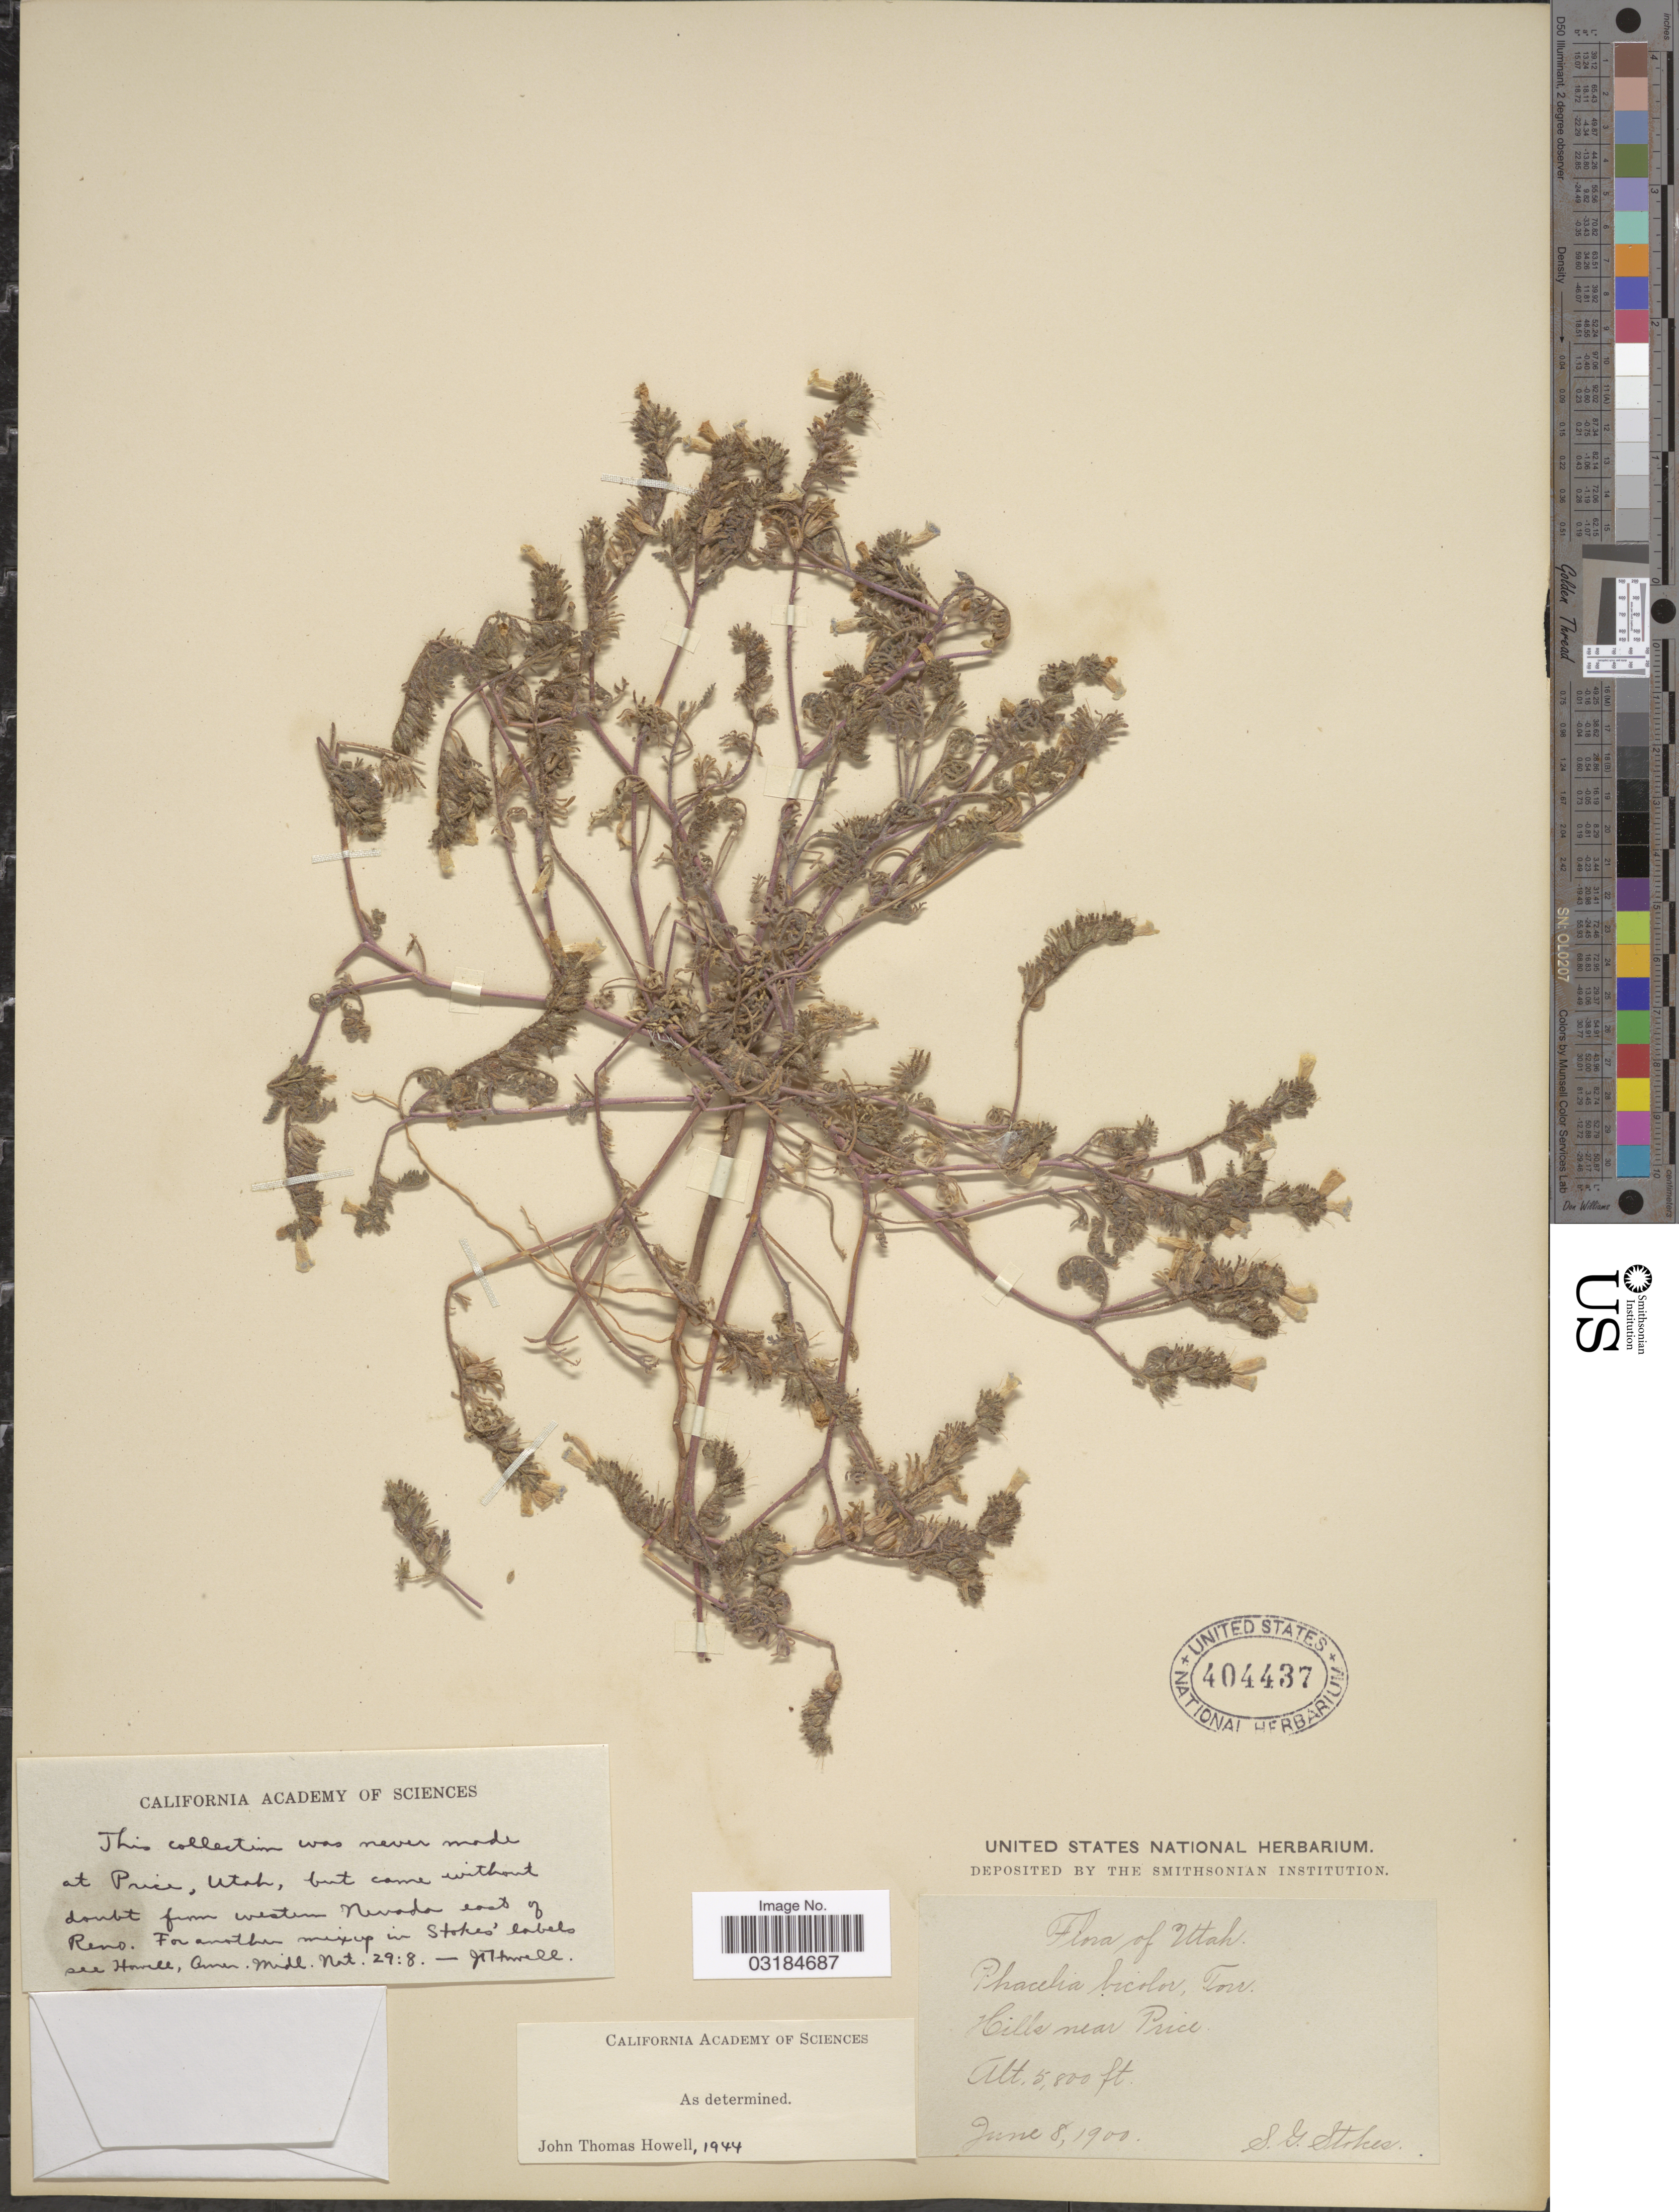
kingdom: Plantae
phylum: Tracheophyta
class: Magnoliopsida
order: Boraginales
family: Hydrophyllaceae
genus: Phacelia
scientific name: Phacelia bicolor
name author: Torr. in C. King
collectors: S. G. Stokes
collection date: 1900-06-08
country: United States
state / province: Utah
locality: Hills near Price.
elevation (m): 1768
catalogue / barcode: US 404437